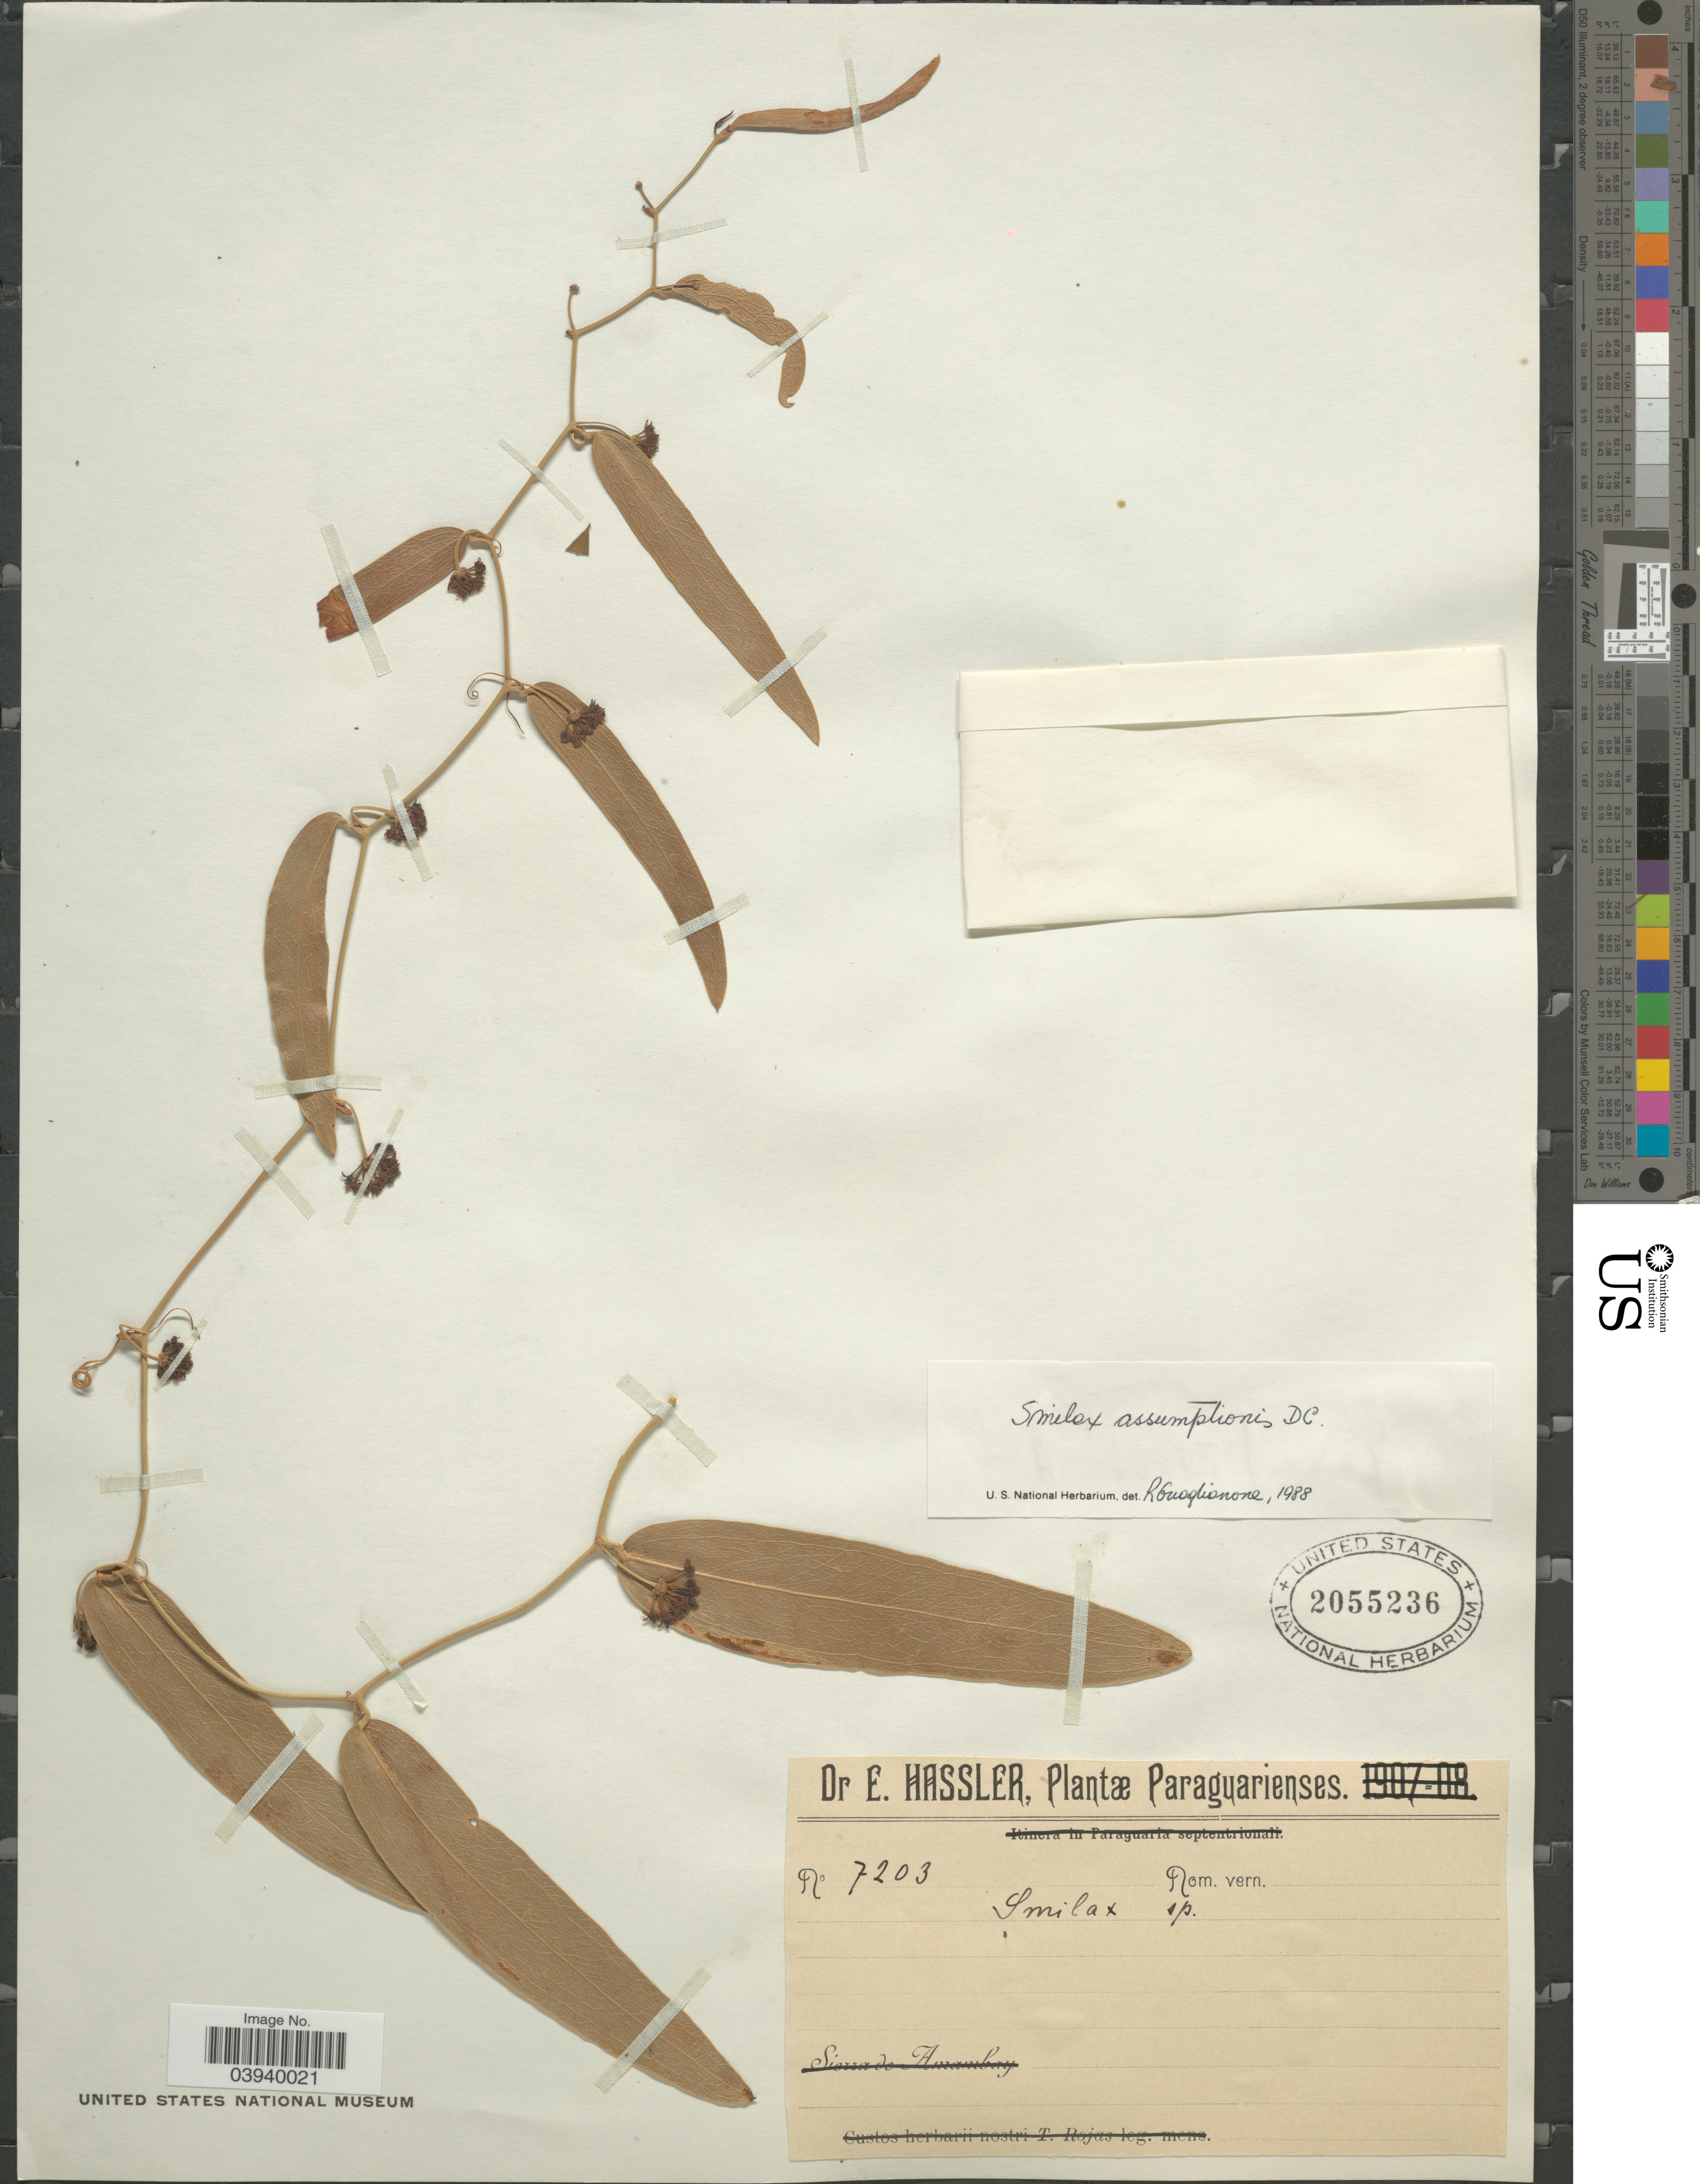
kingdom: Plantae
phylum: Tracheophyta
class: Liliopsida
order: Liliales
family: Smilacaceae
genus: Smilax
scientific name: Smilax aequatorialis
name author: A. DC.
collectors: E. Hassler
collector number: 7203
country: Paraguay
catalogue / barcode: US 2055236